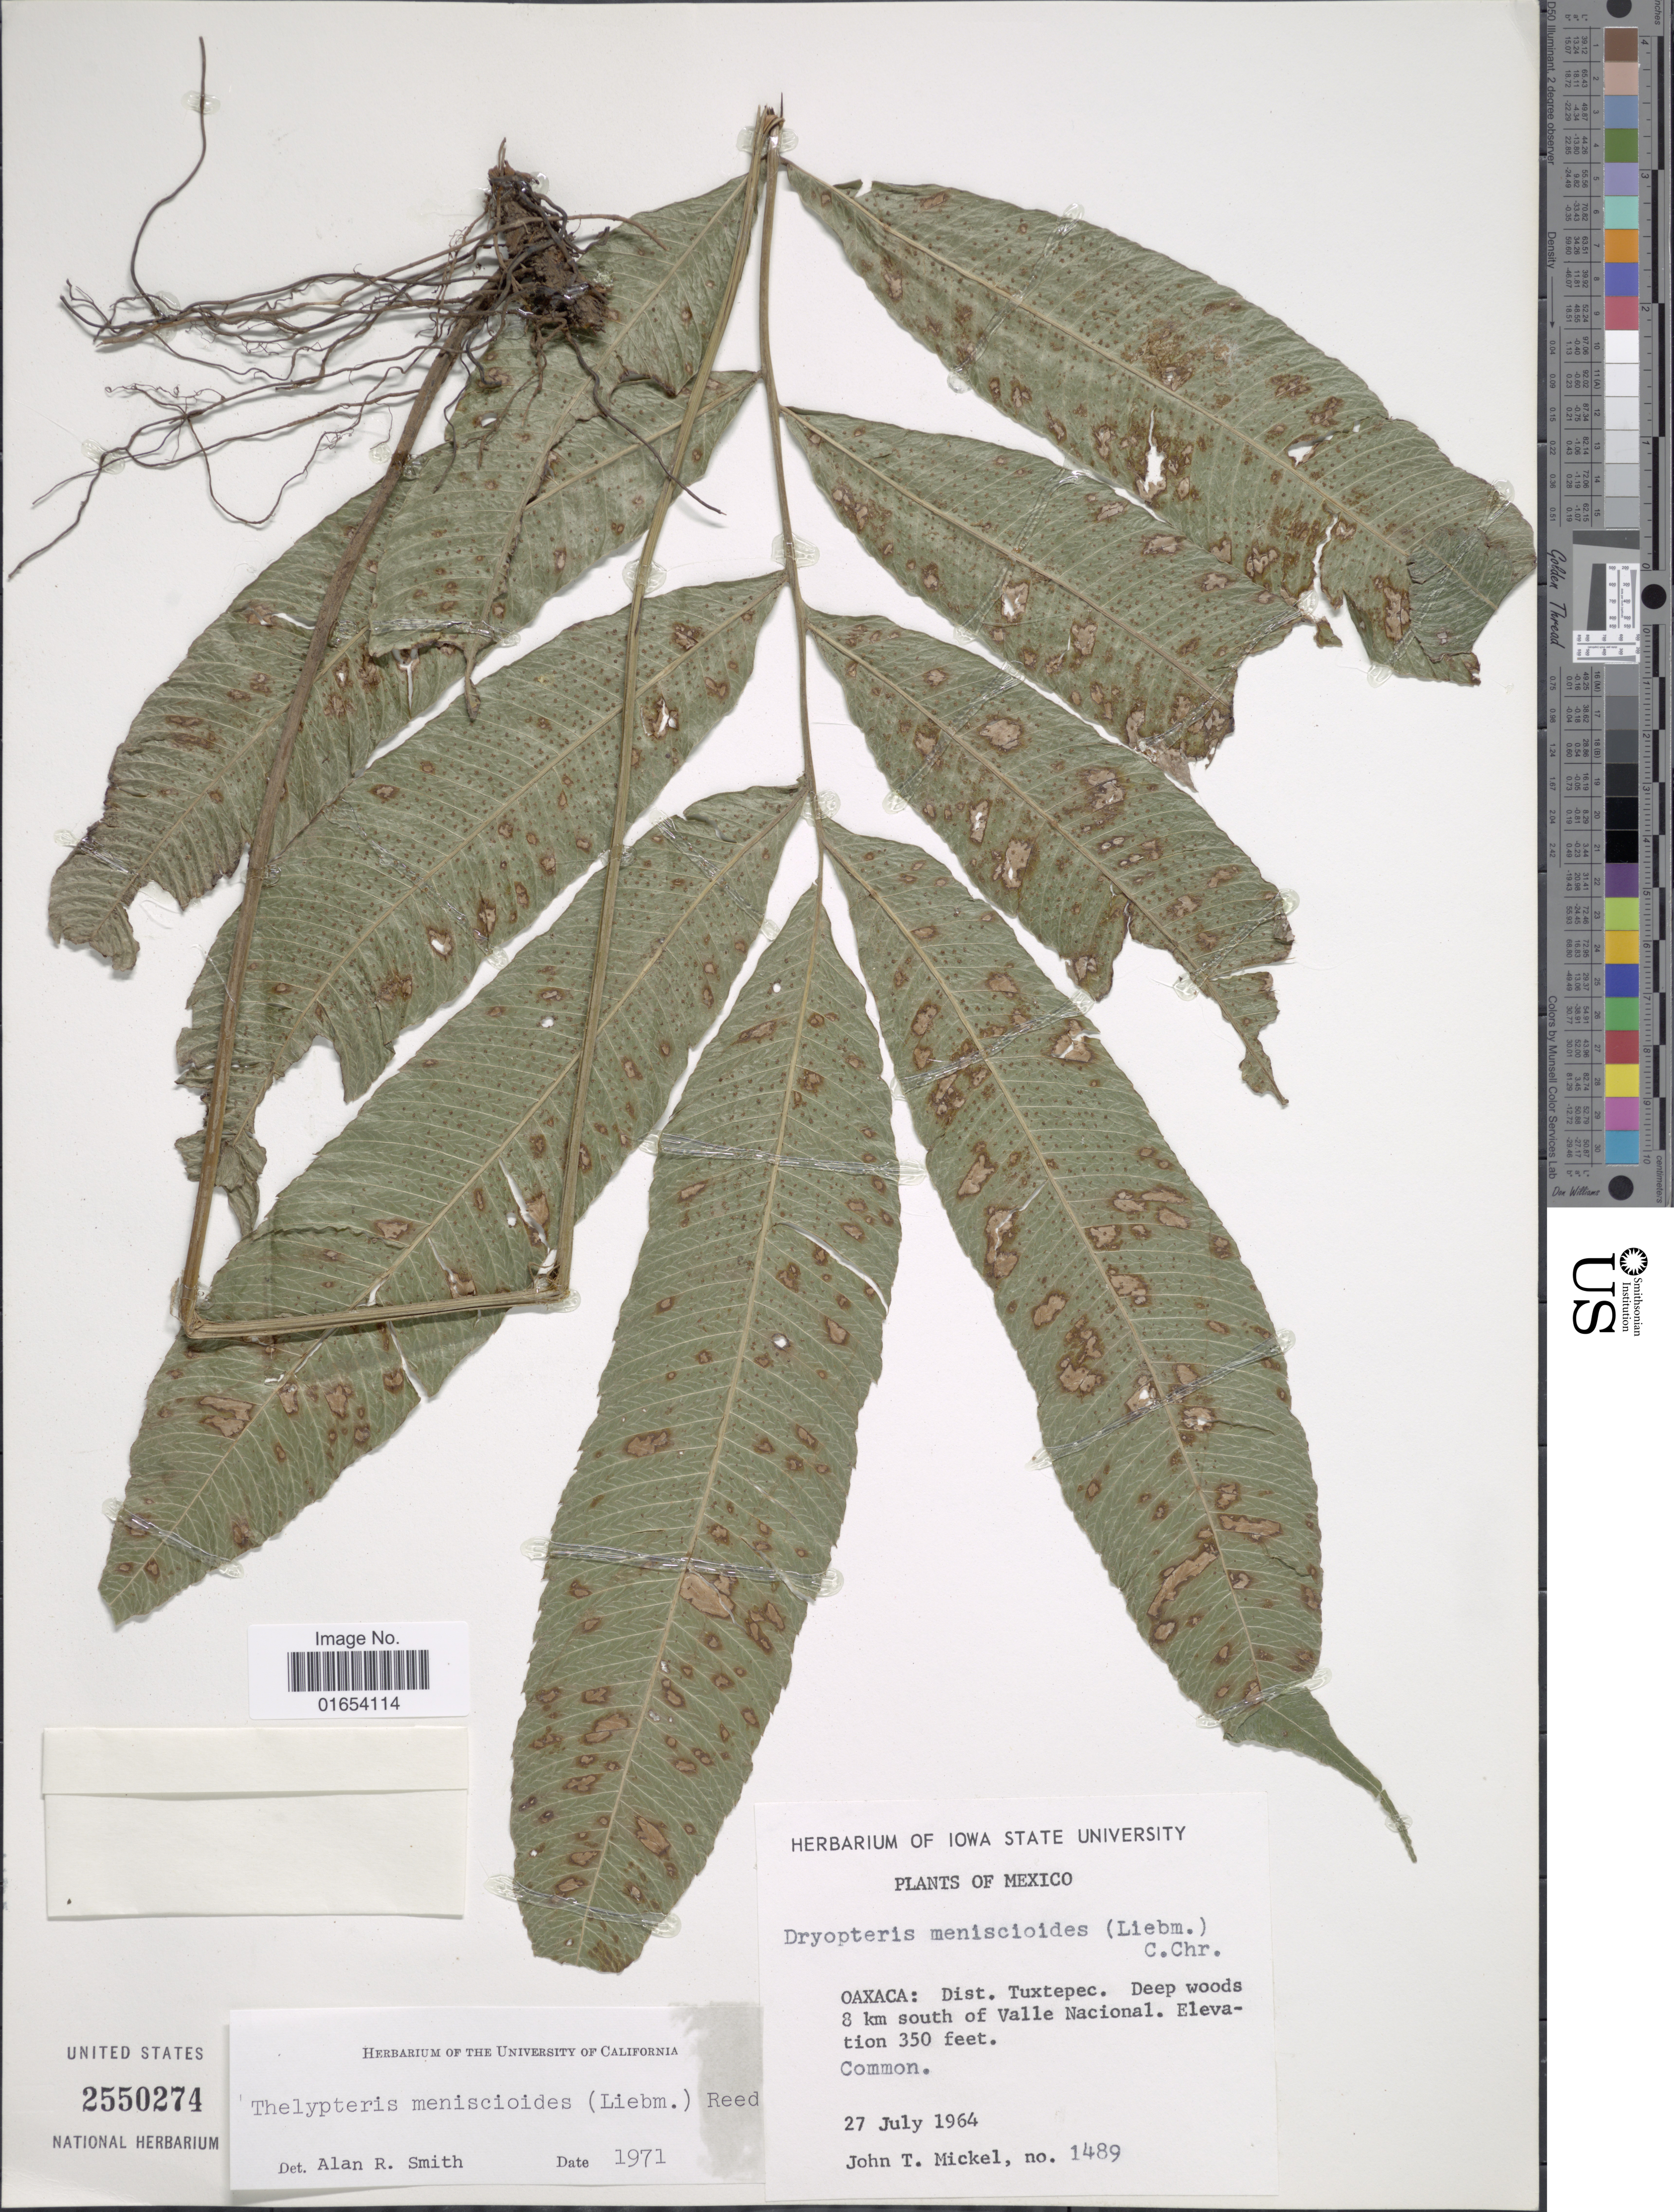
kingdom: Plantae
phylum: Tracheophyta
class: Polypodiopsida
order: Polypodiales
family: Thelypteridaceae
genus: Goniopteris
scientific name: Goniopteris meniscioides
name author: (Liebm.) E. Fourn.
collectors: J. T. Mickel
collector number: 1489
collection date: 1964-07-27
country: Mexico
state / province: Oaxaca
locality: Oaxaca: Dist. Tuxtepec. Deep woods 8 km south of Valle Nacional, Mexico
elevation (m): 107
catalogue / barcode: US 2550274